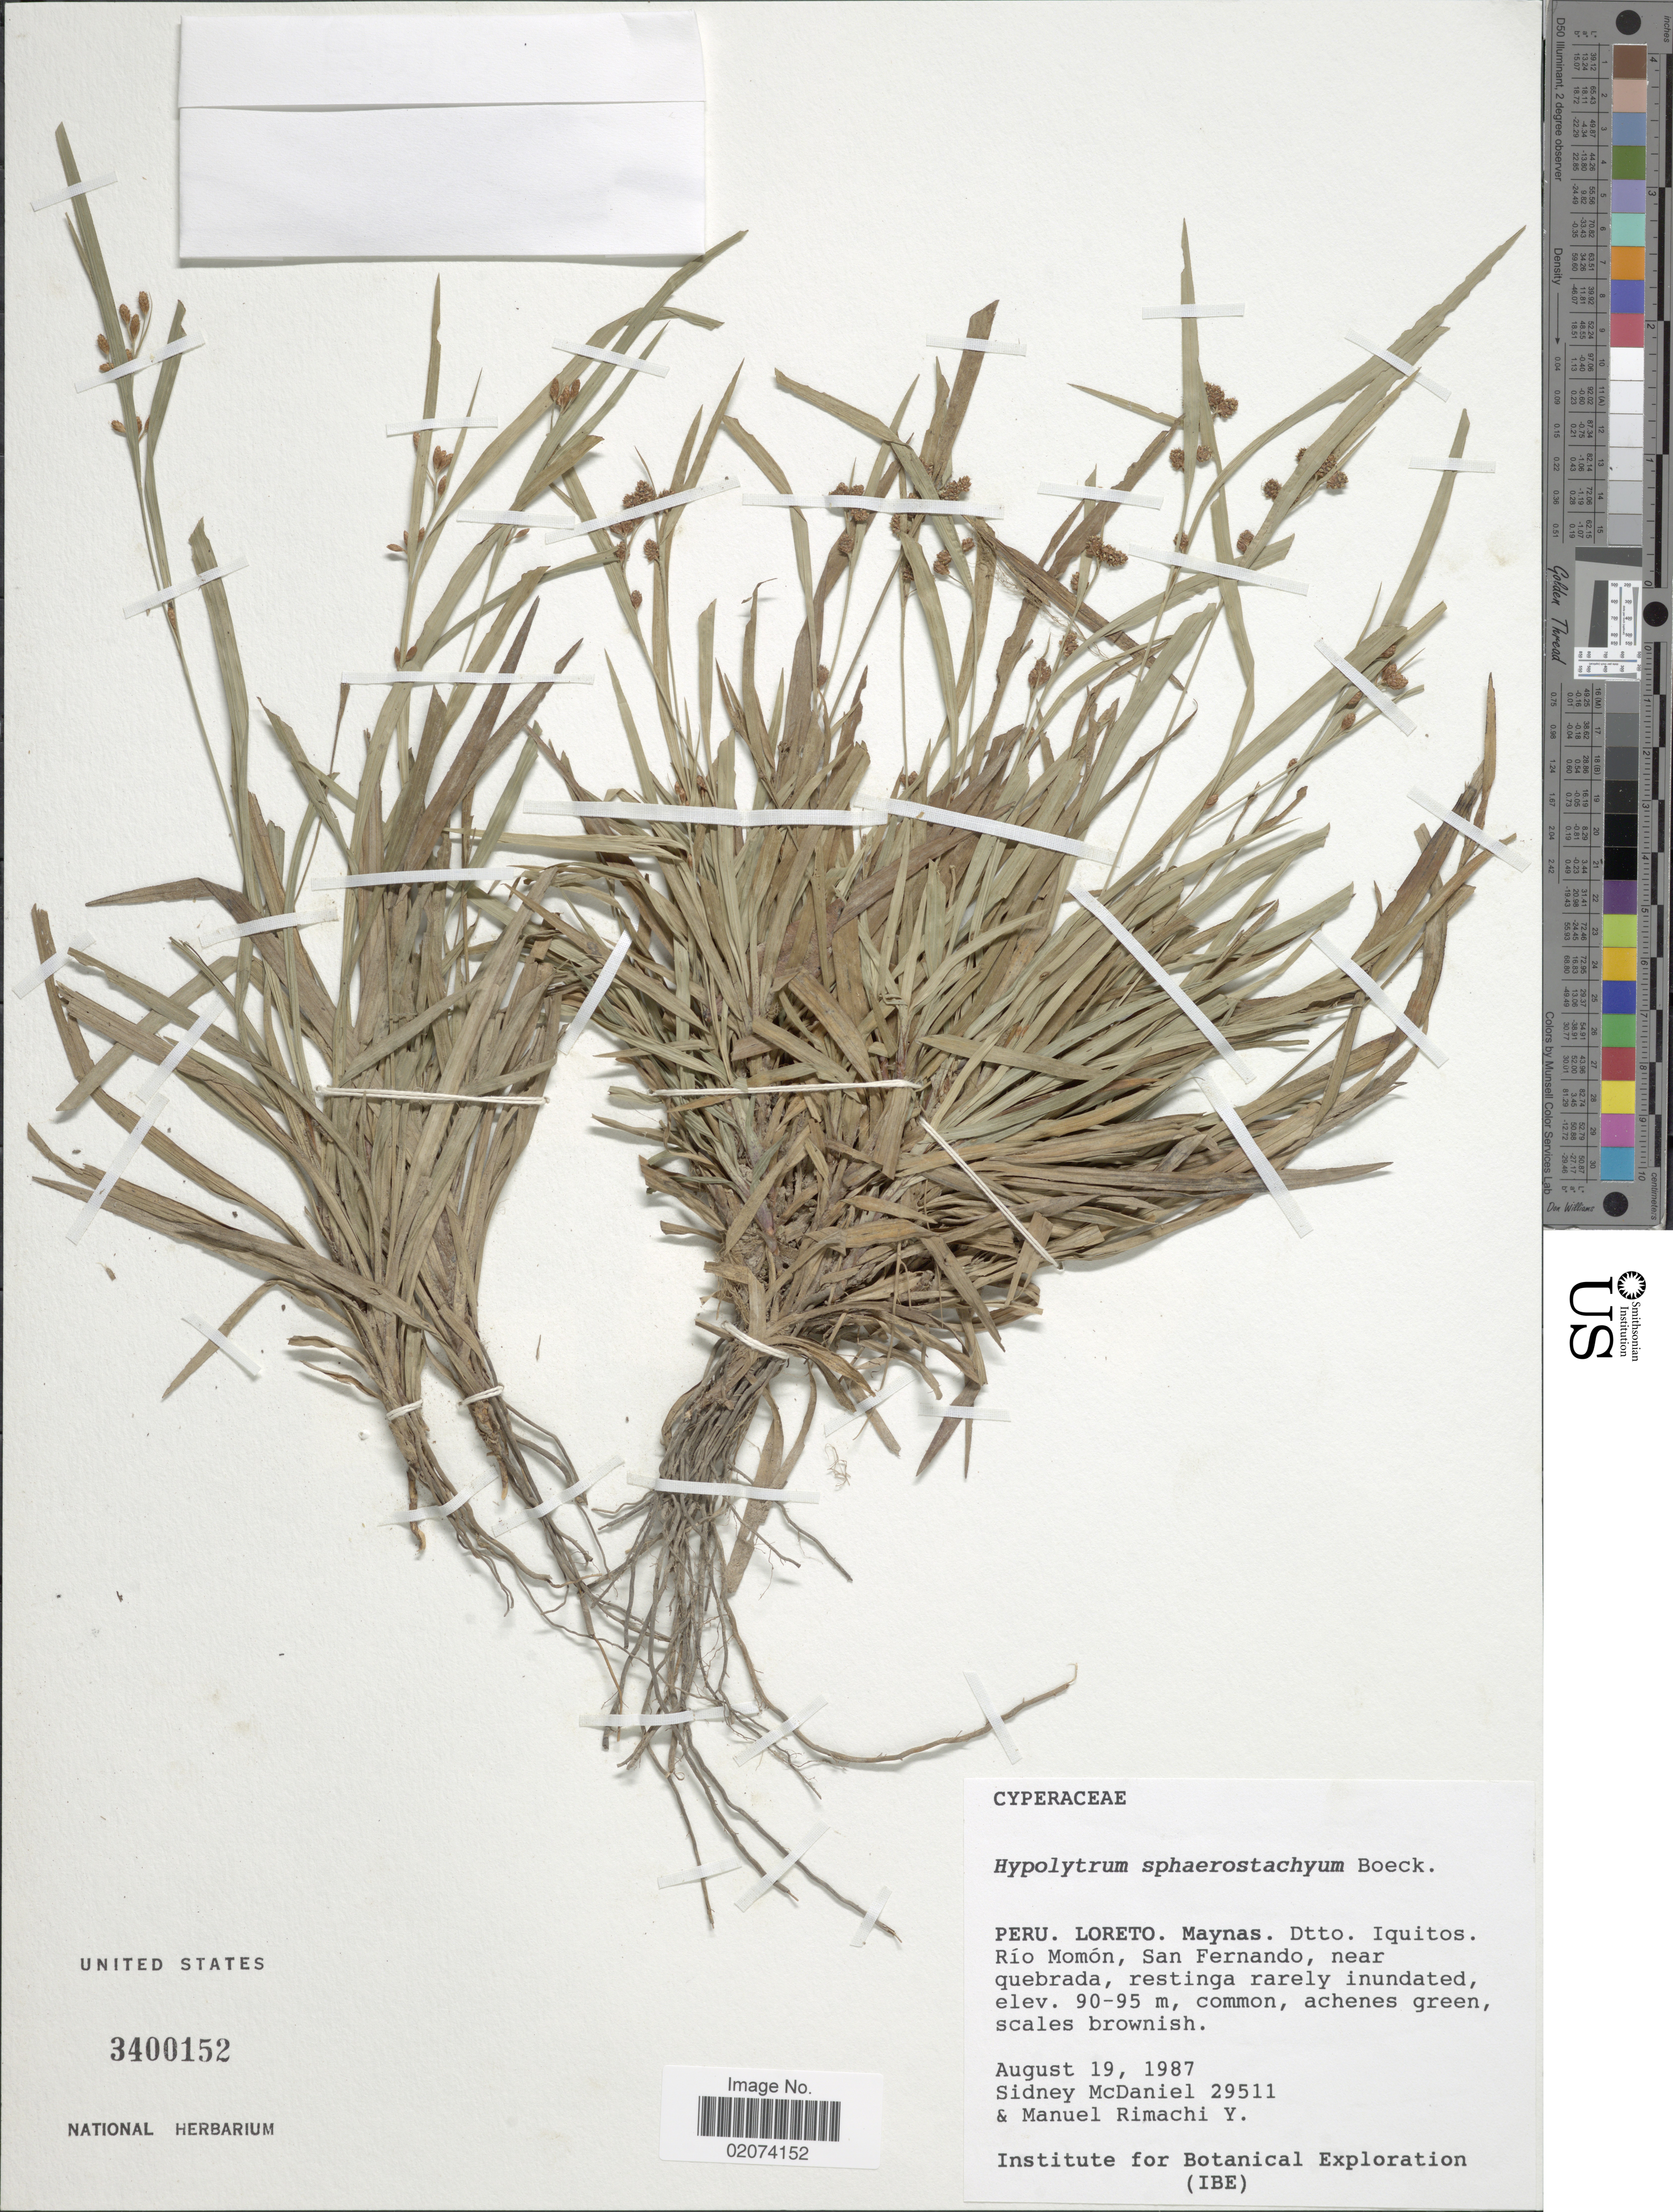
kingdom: Plantae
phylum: Tracheophyta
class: Liliopsida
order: Poales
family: Cyperaceae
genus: Hypolytrum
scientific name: Hypolytrum sphaerostachyum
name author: Boeckeler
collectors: S. McDaniel & M. Rimachi Y.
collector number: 29511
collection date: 1987-08-19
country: Peru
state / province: Loreto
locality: Maynas. Dtto. Iquitos. Rio Momon, San Fernando, near quebrada, restinga rarely inundated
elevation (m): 90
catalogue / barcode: US 3400152